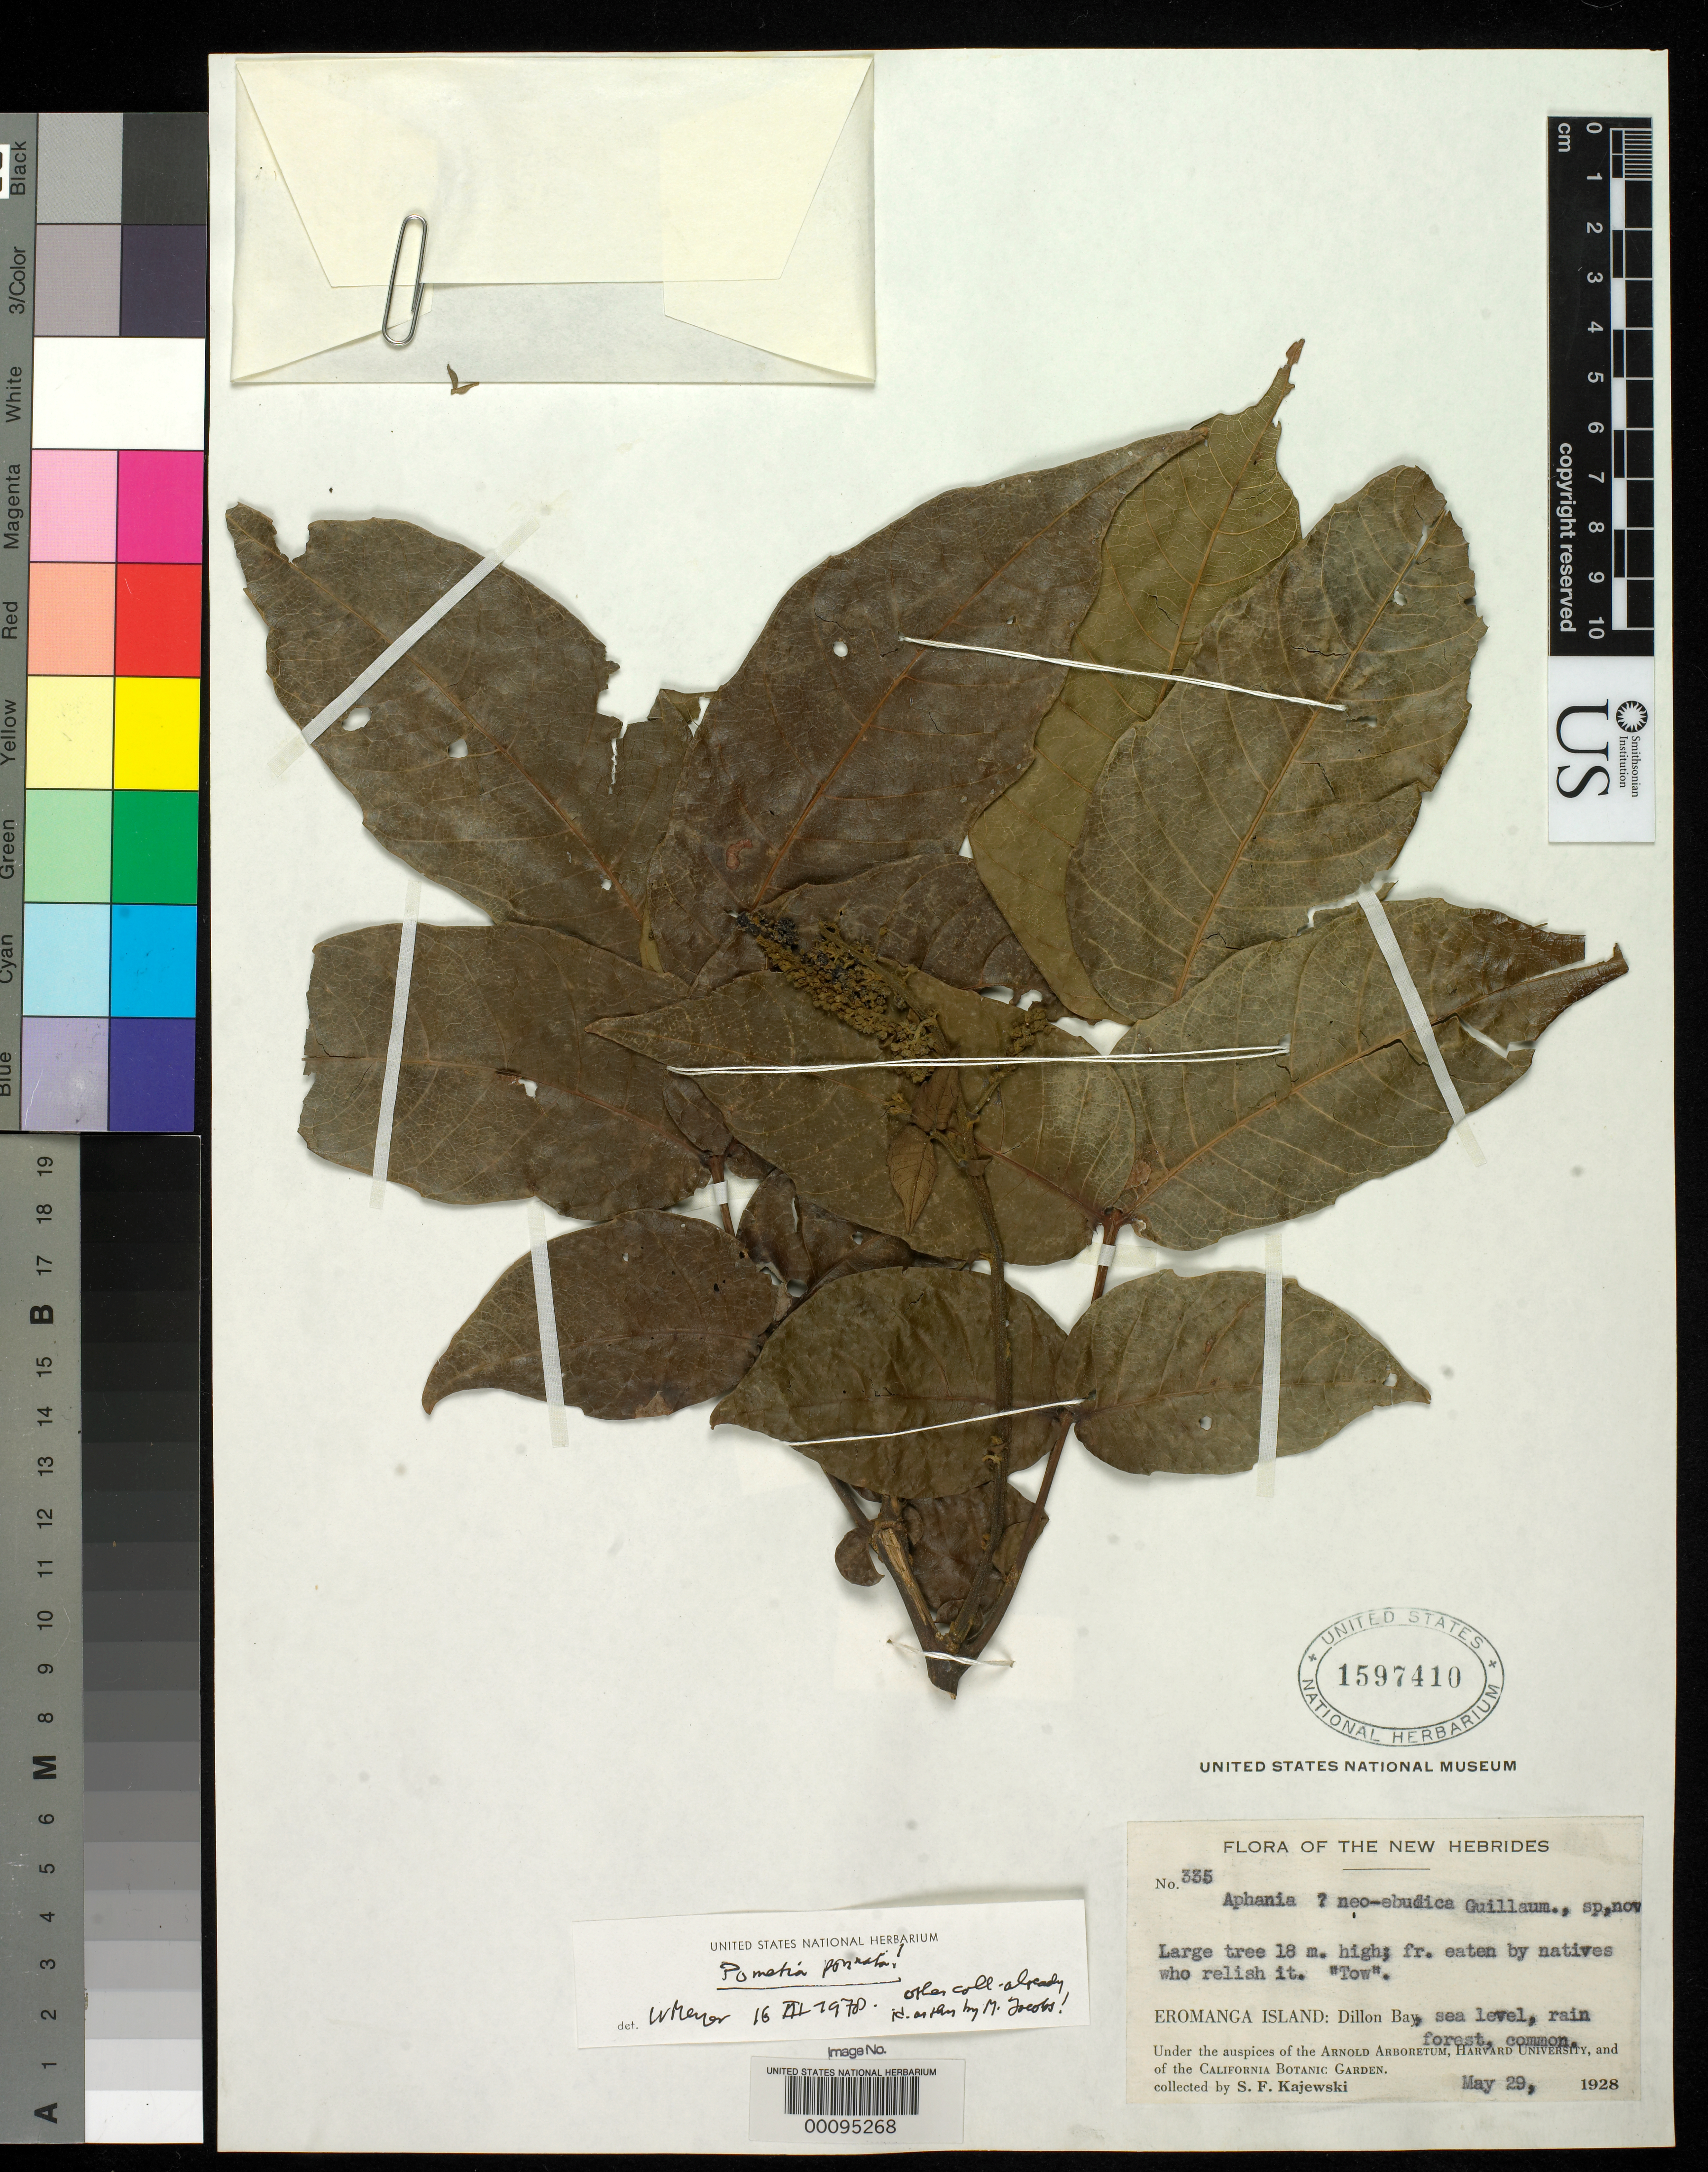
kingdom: Plantae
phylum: Tracheophyta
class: Magnoliopsida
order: Sapindales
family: Sapindaceae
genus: Aphania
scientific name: Aphania neo-ebudica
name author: Guillaumin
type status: Isotype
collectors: S. Kajewski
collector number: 335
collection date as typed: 24 May 1928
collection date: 1928-05-24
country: Vanuatu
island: Erromango [Eromanga]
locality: Dillon Bay.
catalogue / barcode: US 1597410